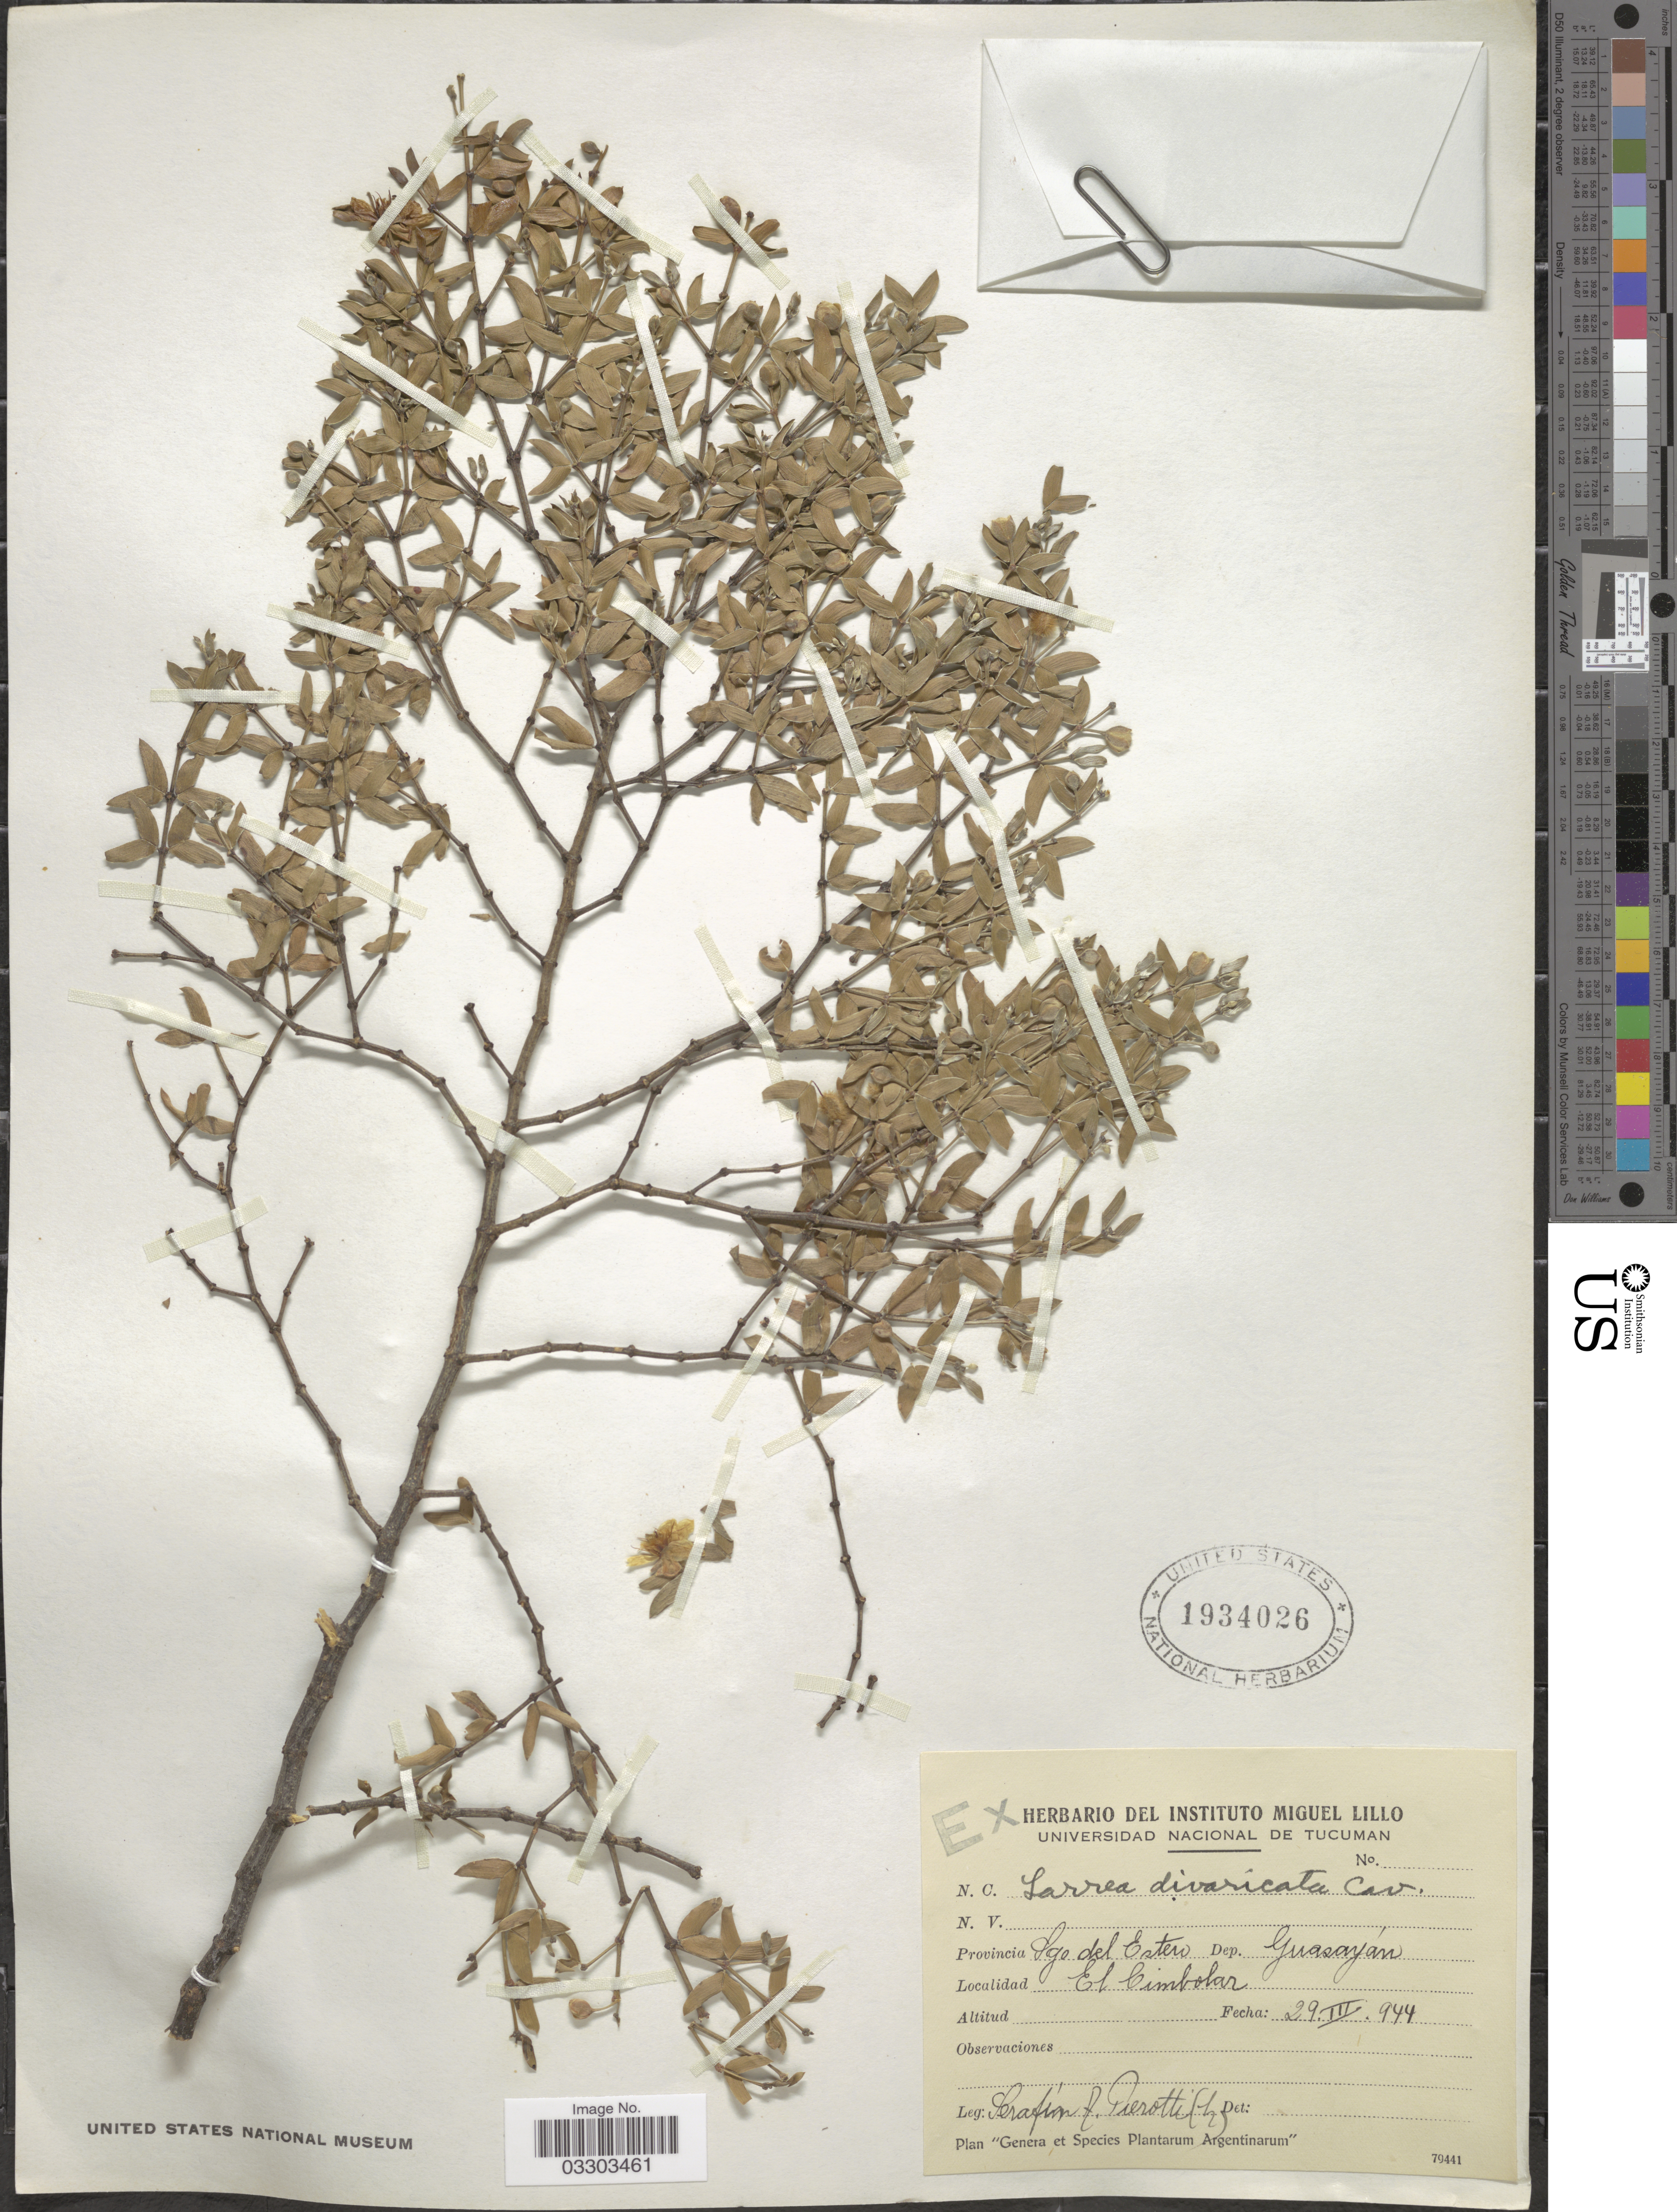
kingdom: Plantae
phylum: Tracheophyta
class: Magnoliopsida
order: Zygophyllales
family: Zygophyllaceae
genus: Larrea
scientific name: Larrea divaricata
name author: Cav.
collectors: S. A. Pierotti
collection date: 1944-03-29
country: Argentina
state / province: Santiago del Estero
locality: Dep. Guasayán. El Cimbolar.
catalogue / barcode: US 1934026